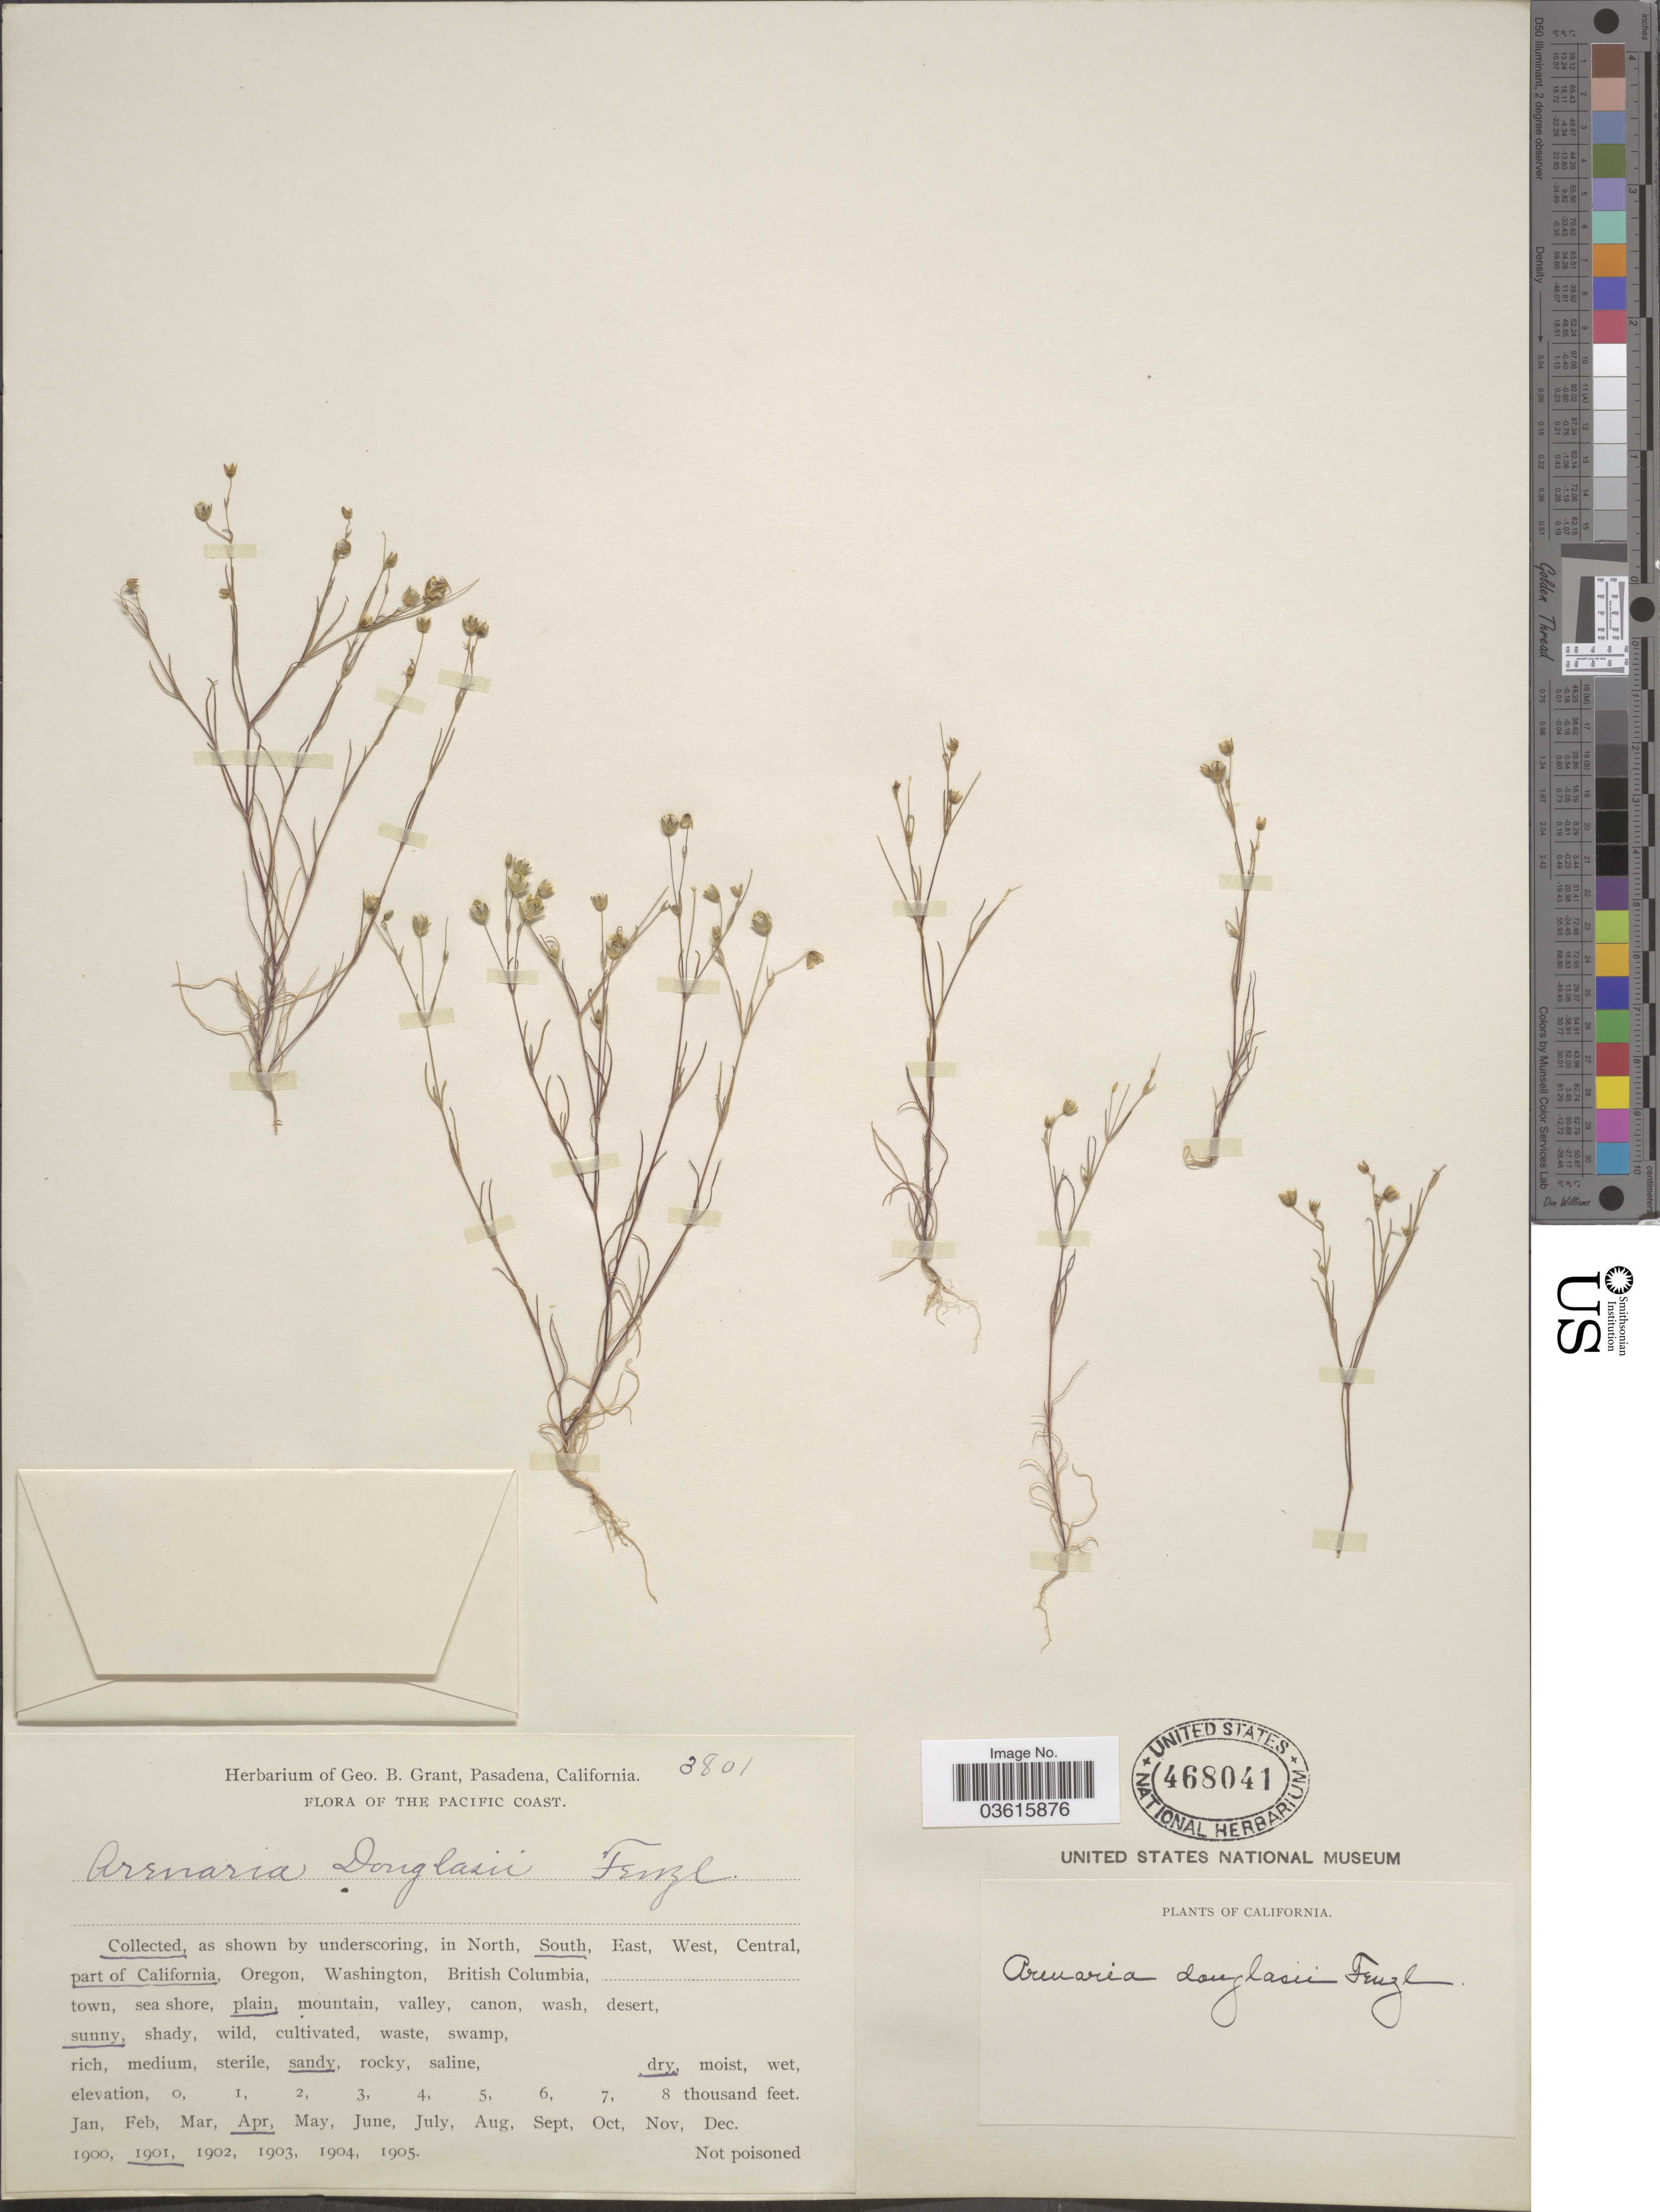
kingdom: Plantae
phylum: Tracheophyta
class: Magnoliopsida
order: Caryophyllales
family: Caryophyllaceae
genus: Minuartia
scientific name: Minuartia douglasii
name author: Mattf.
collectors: ex herb. Geo. B. Grant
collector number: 3801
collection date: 1901-04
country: United States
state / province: California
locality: The Pacific Coast. South part of California.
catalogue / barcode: US 468041